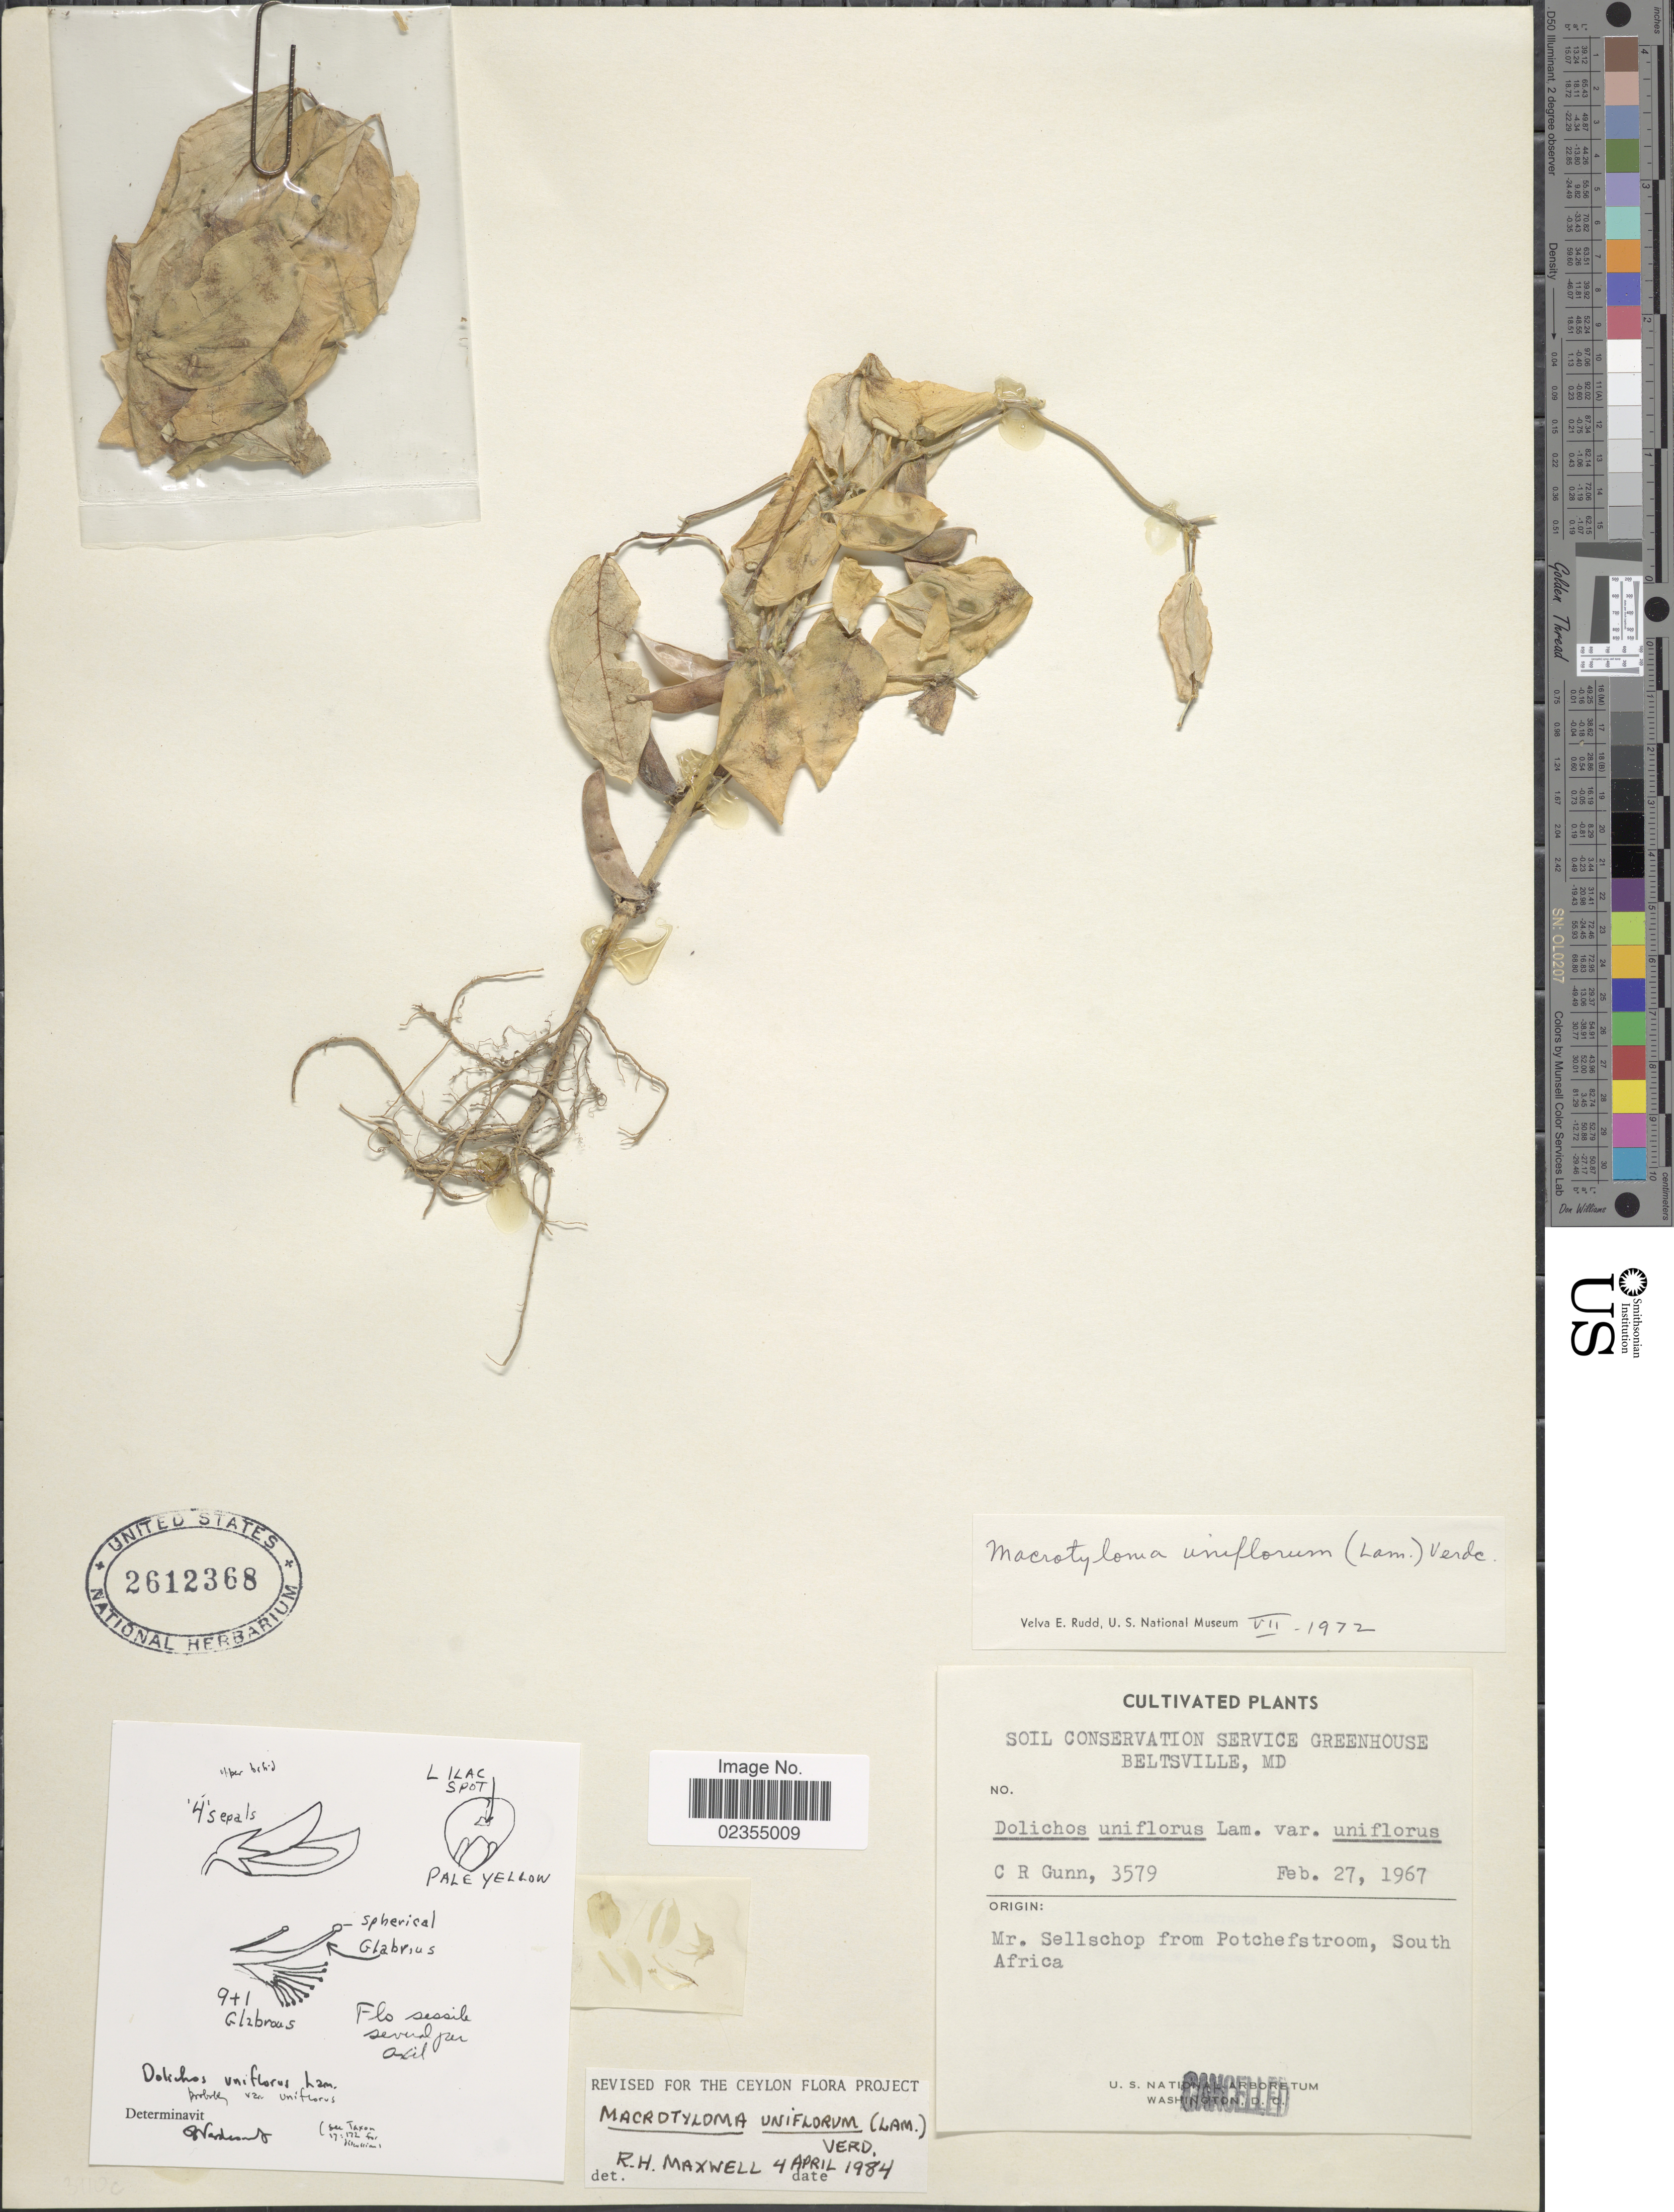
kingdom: Plantae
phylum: Tracheophyta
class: Magnoliopsida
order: Fabales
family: Fabaceae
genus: Macrotyloma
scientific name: Macrotyloma uniflorum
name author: (Lam.) Verdc.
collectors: C. R. Gunn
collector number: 3579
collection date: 1967-02-27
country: United States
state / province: Maryland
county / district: Prince George's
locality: Soil Conservation Service Greenhouse. Beltsville, MD.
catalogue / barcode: US 2612368